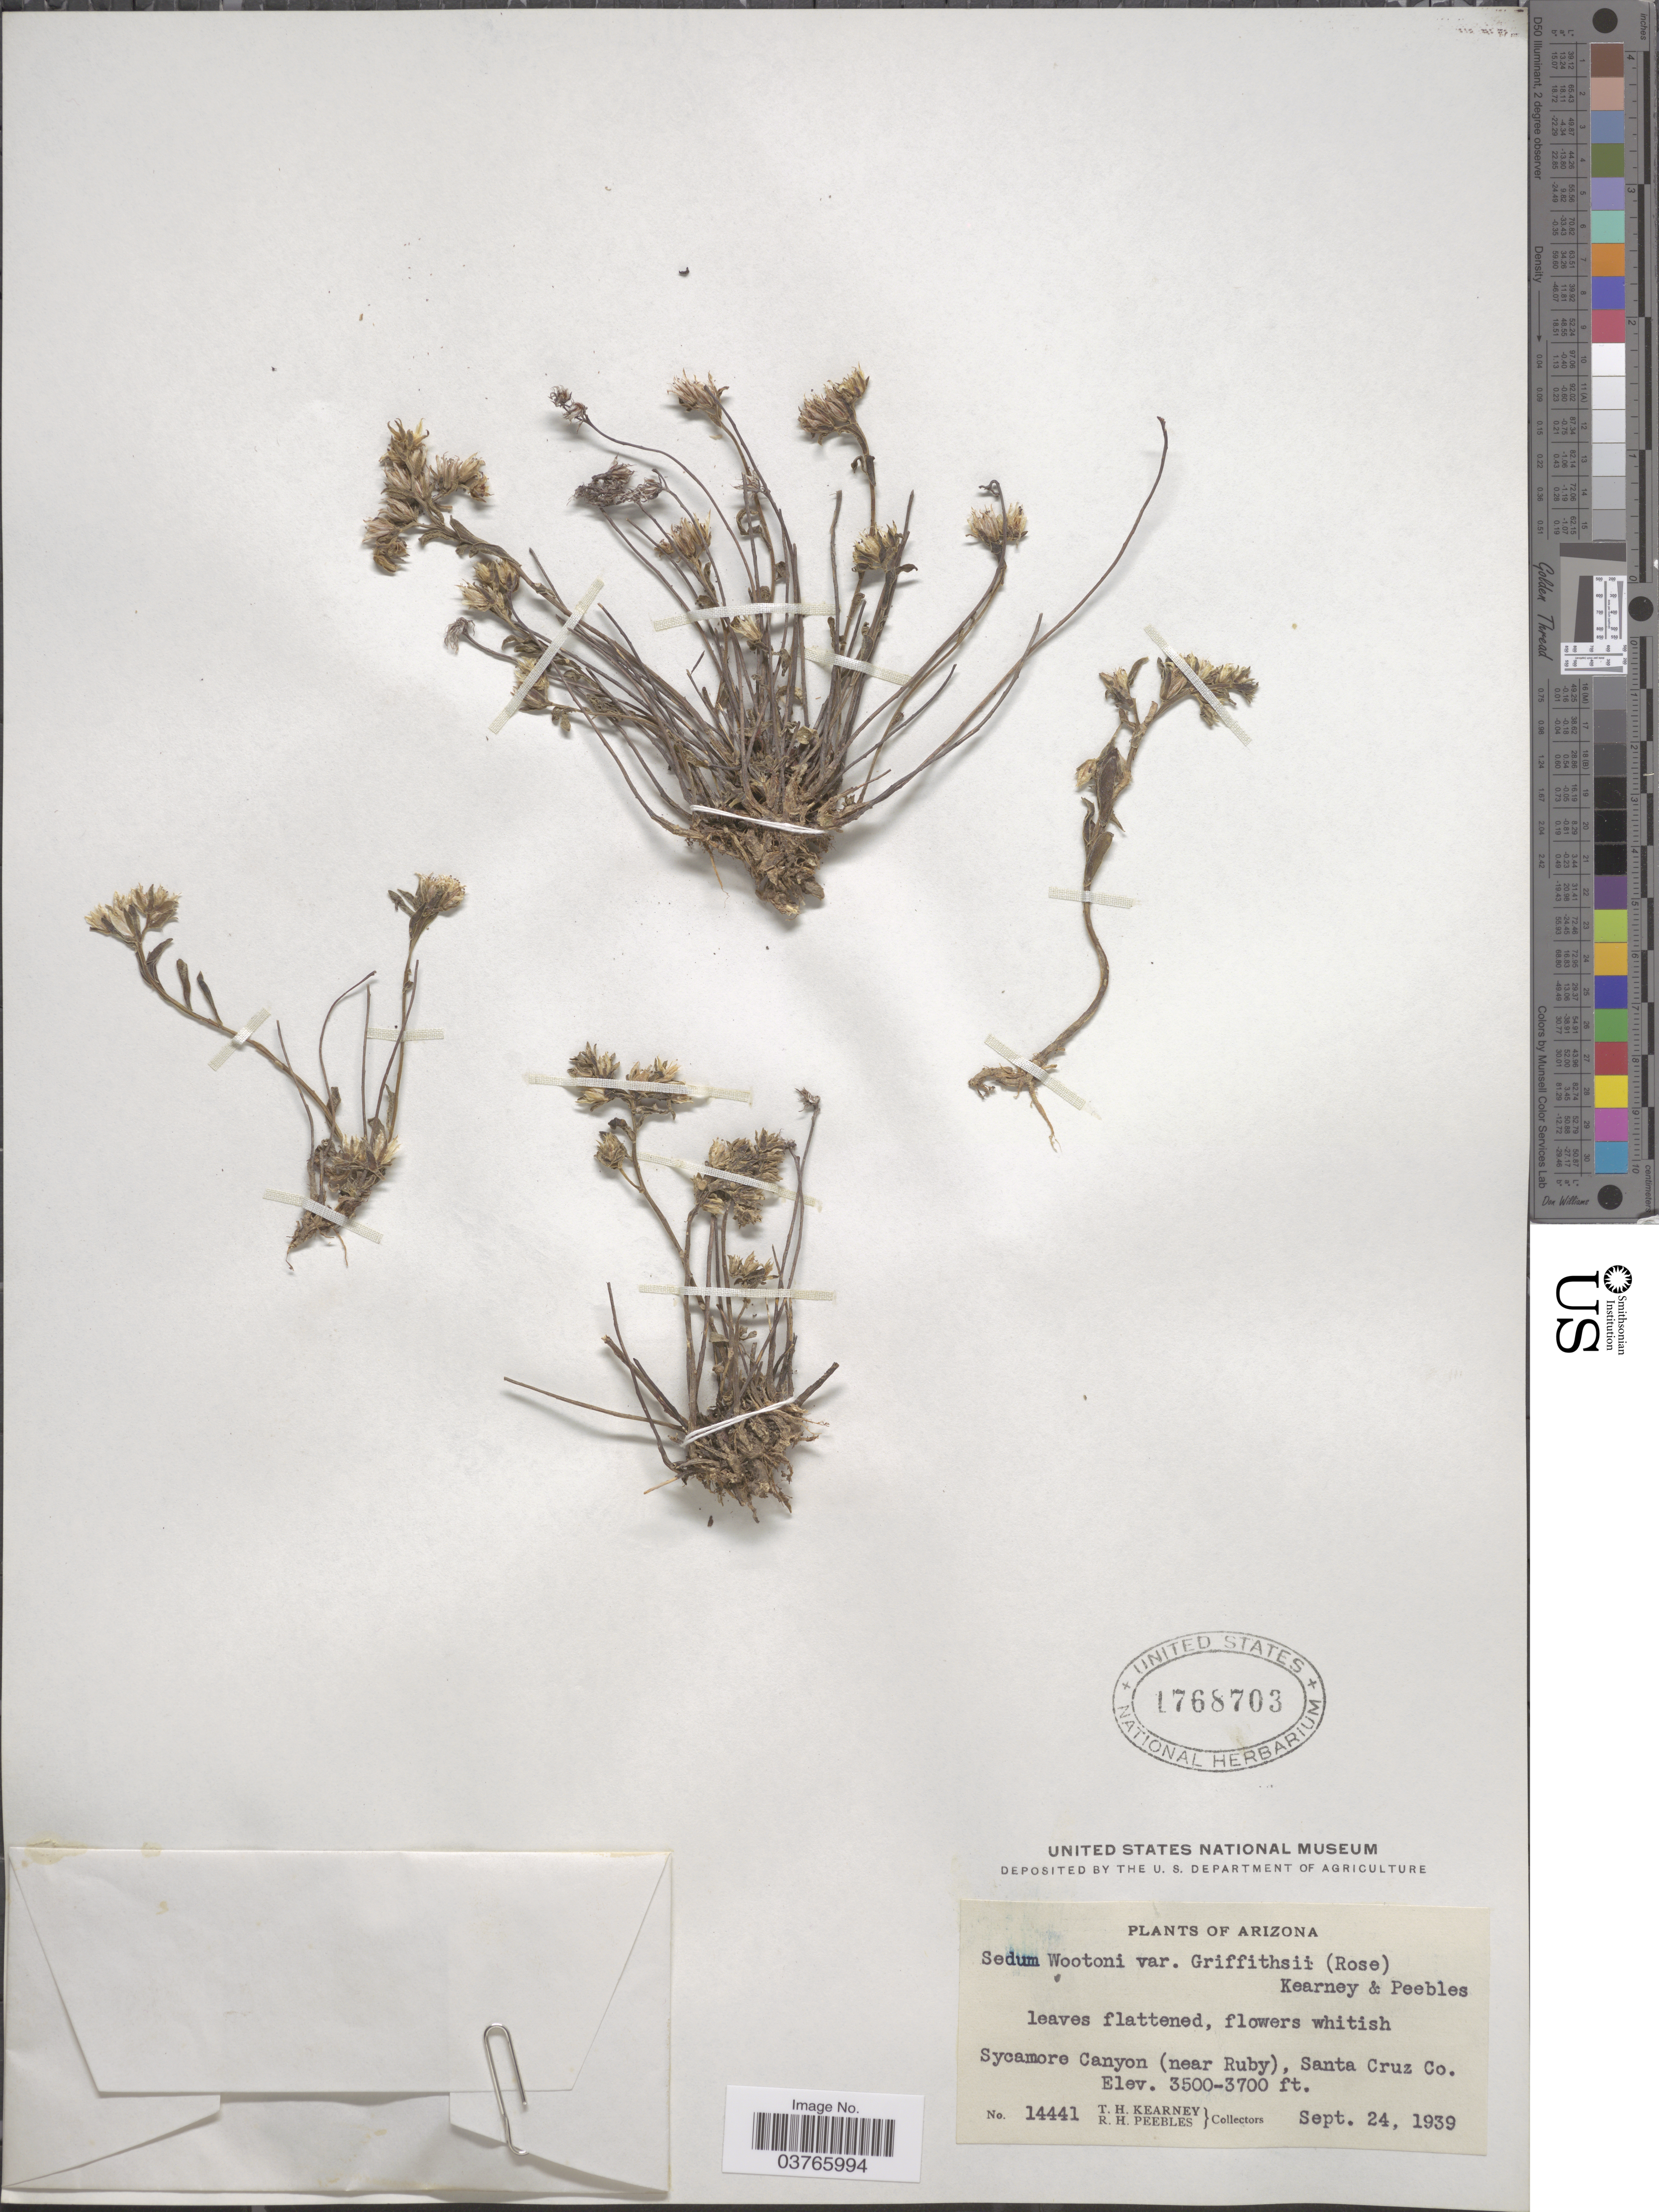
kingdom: Plantae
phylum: Tracheophyta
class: Magnoliopsida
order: Saxifragales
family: Crassulaceae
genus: Sedum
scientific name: Sedum griffithsii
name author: Rose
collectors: T. H. Kearney & R. H. Peebles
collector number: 14441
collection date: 1939-09-24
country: United States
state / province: Arizona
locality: Sycamore Canyon (near Ruby), Santa Cruz Co.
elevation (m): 1067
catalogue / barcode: US 1768703